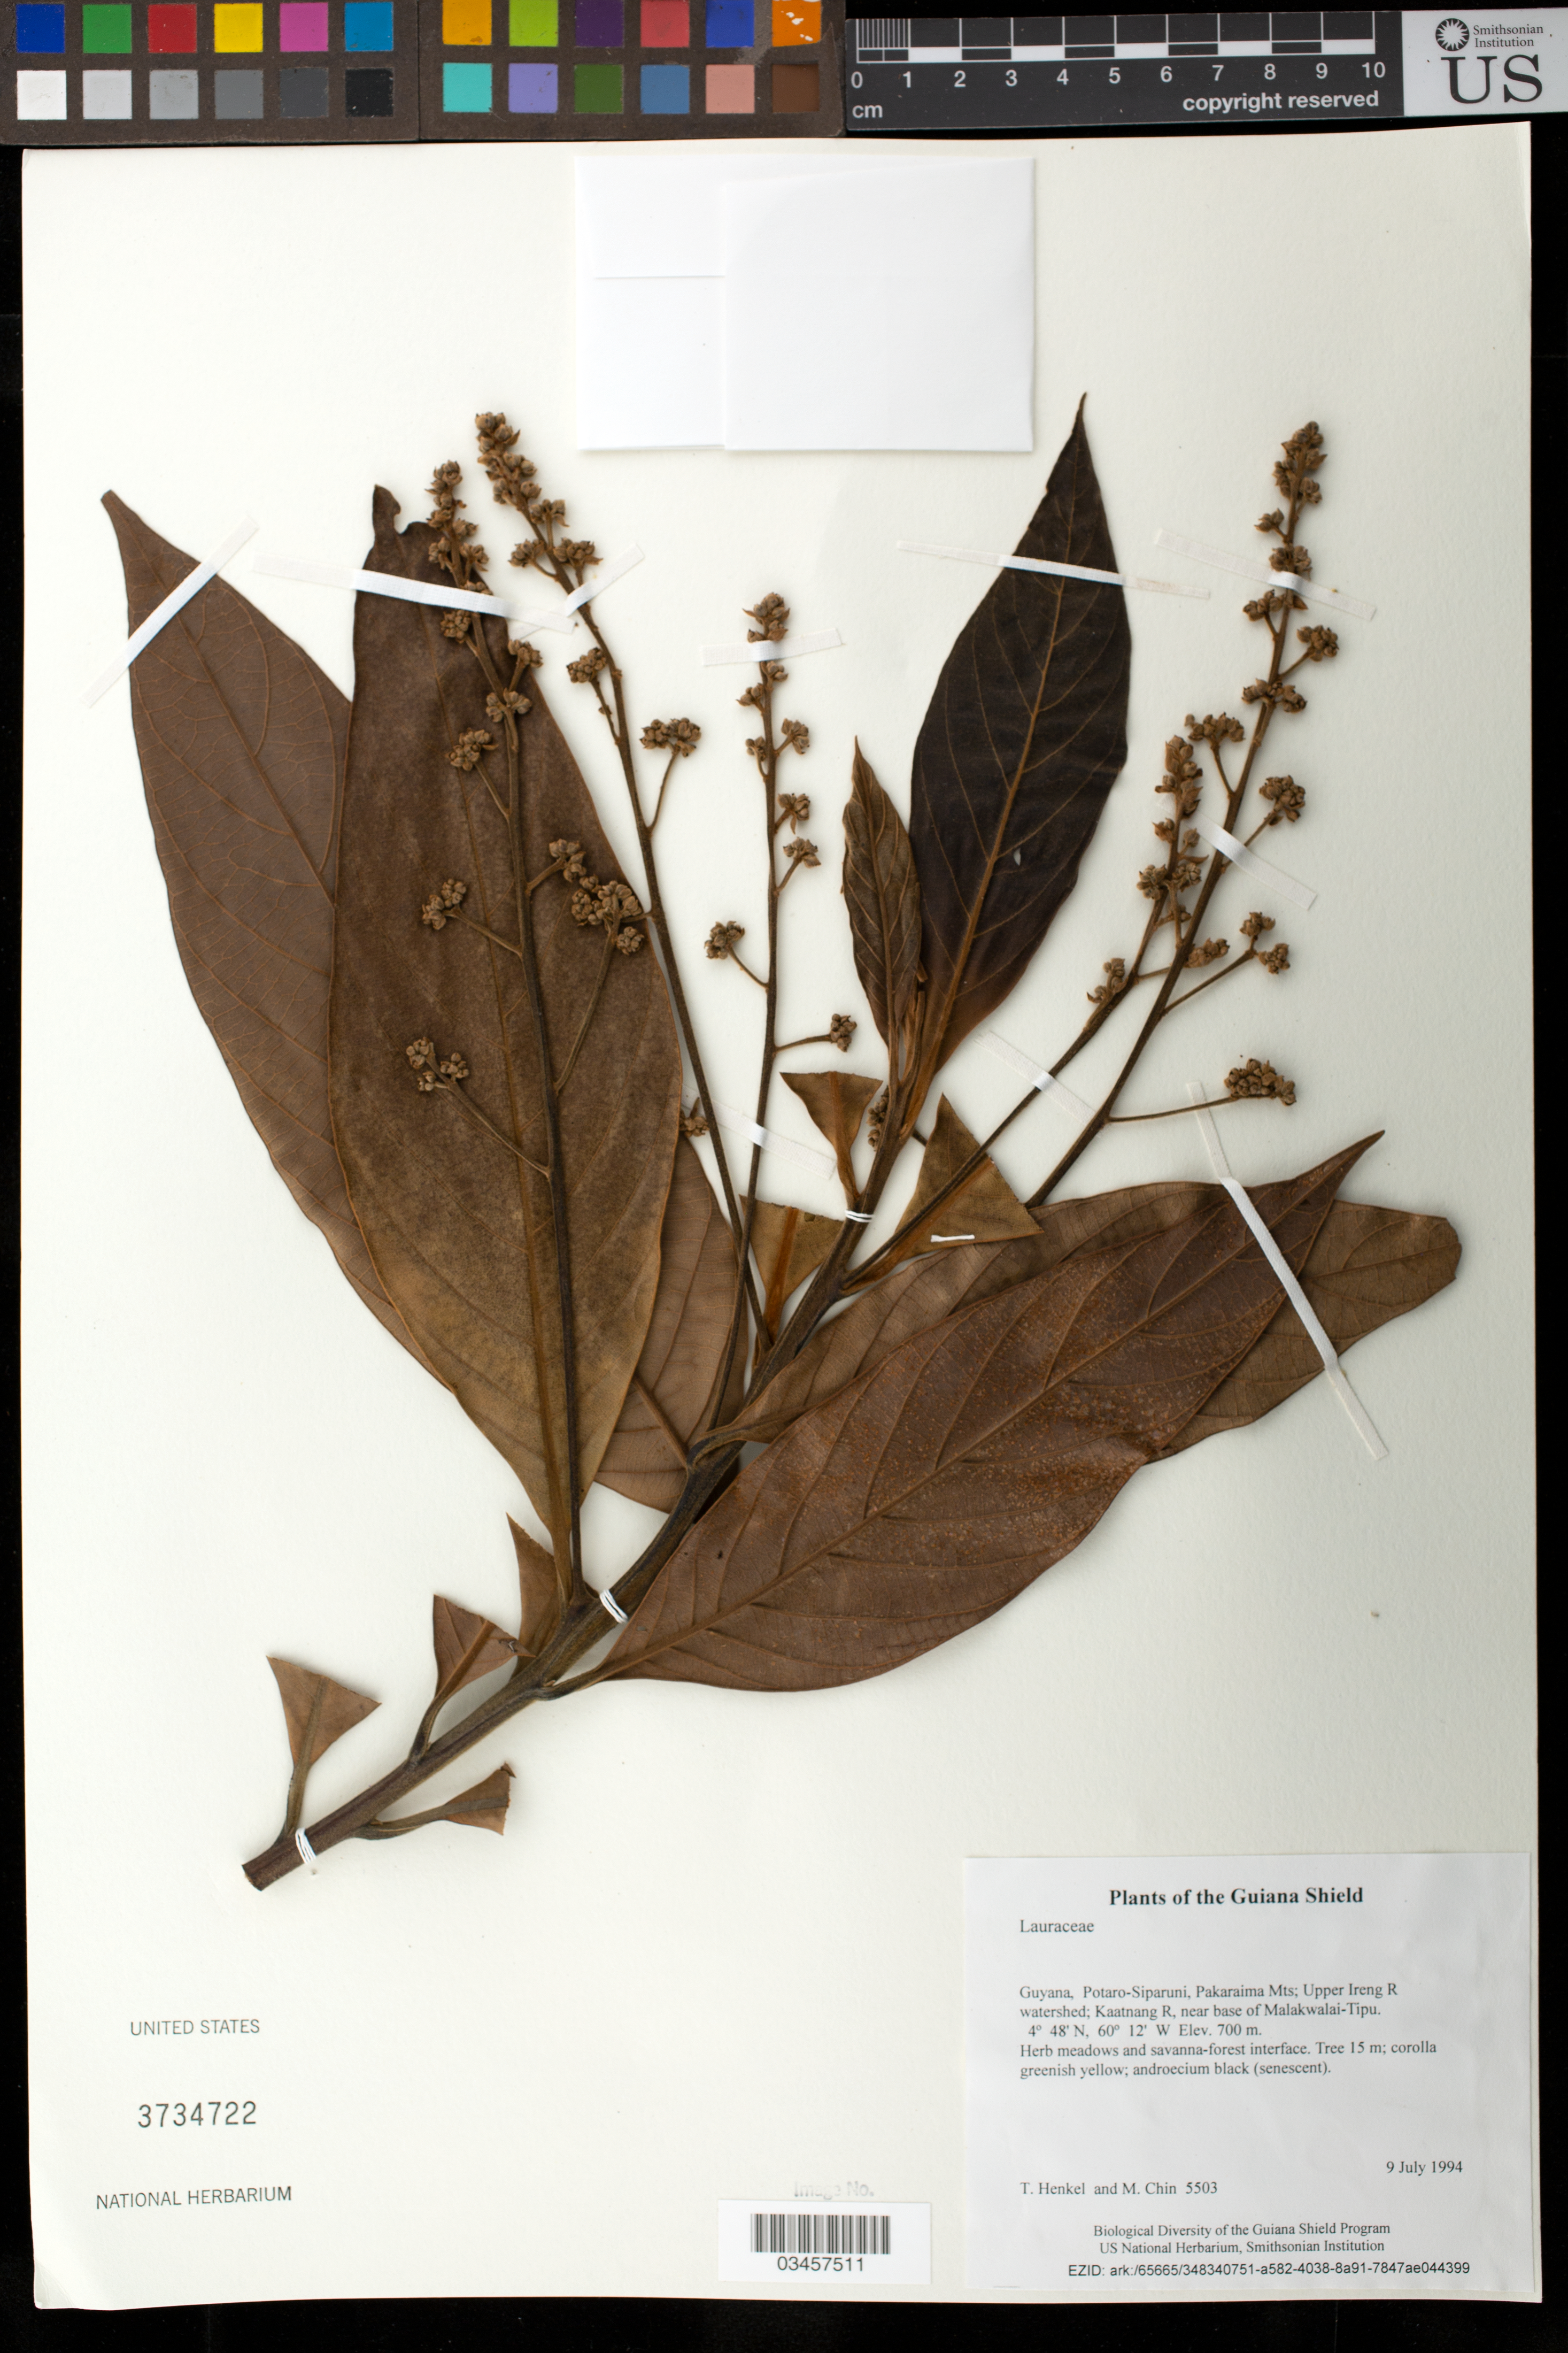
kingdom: Plantae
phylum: Tracheophyta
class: Magnoliopsida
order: Laurales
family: Lauraceae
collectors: T. Henkel & M. Chin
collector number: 5503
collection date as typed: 9 July 1994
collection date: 1994-07-09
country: Guyana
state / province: Potaro-Siparuni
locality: Pakaraima Mts; Upper Ireng R watershed; Kaatnang R, near base of Malakwalai-Tipu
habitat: Herb meadows and savanna-forest interface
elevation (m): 700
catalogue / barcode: US 3734722